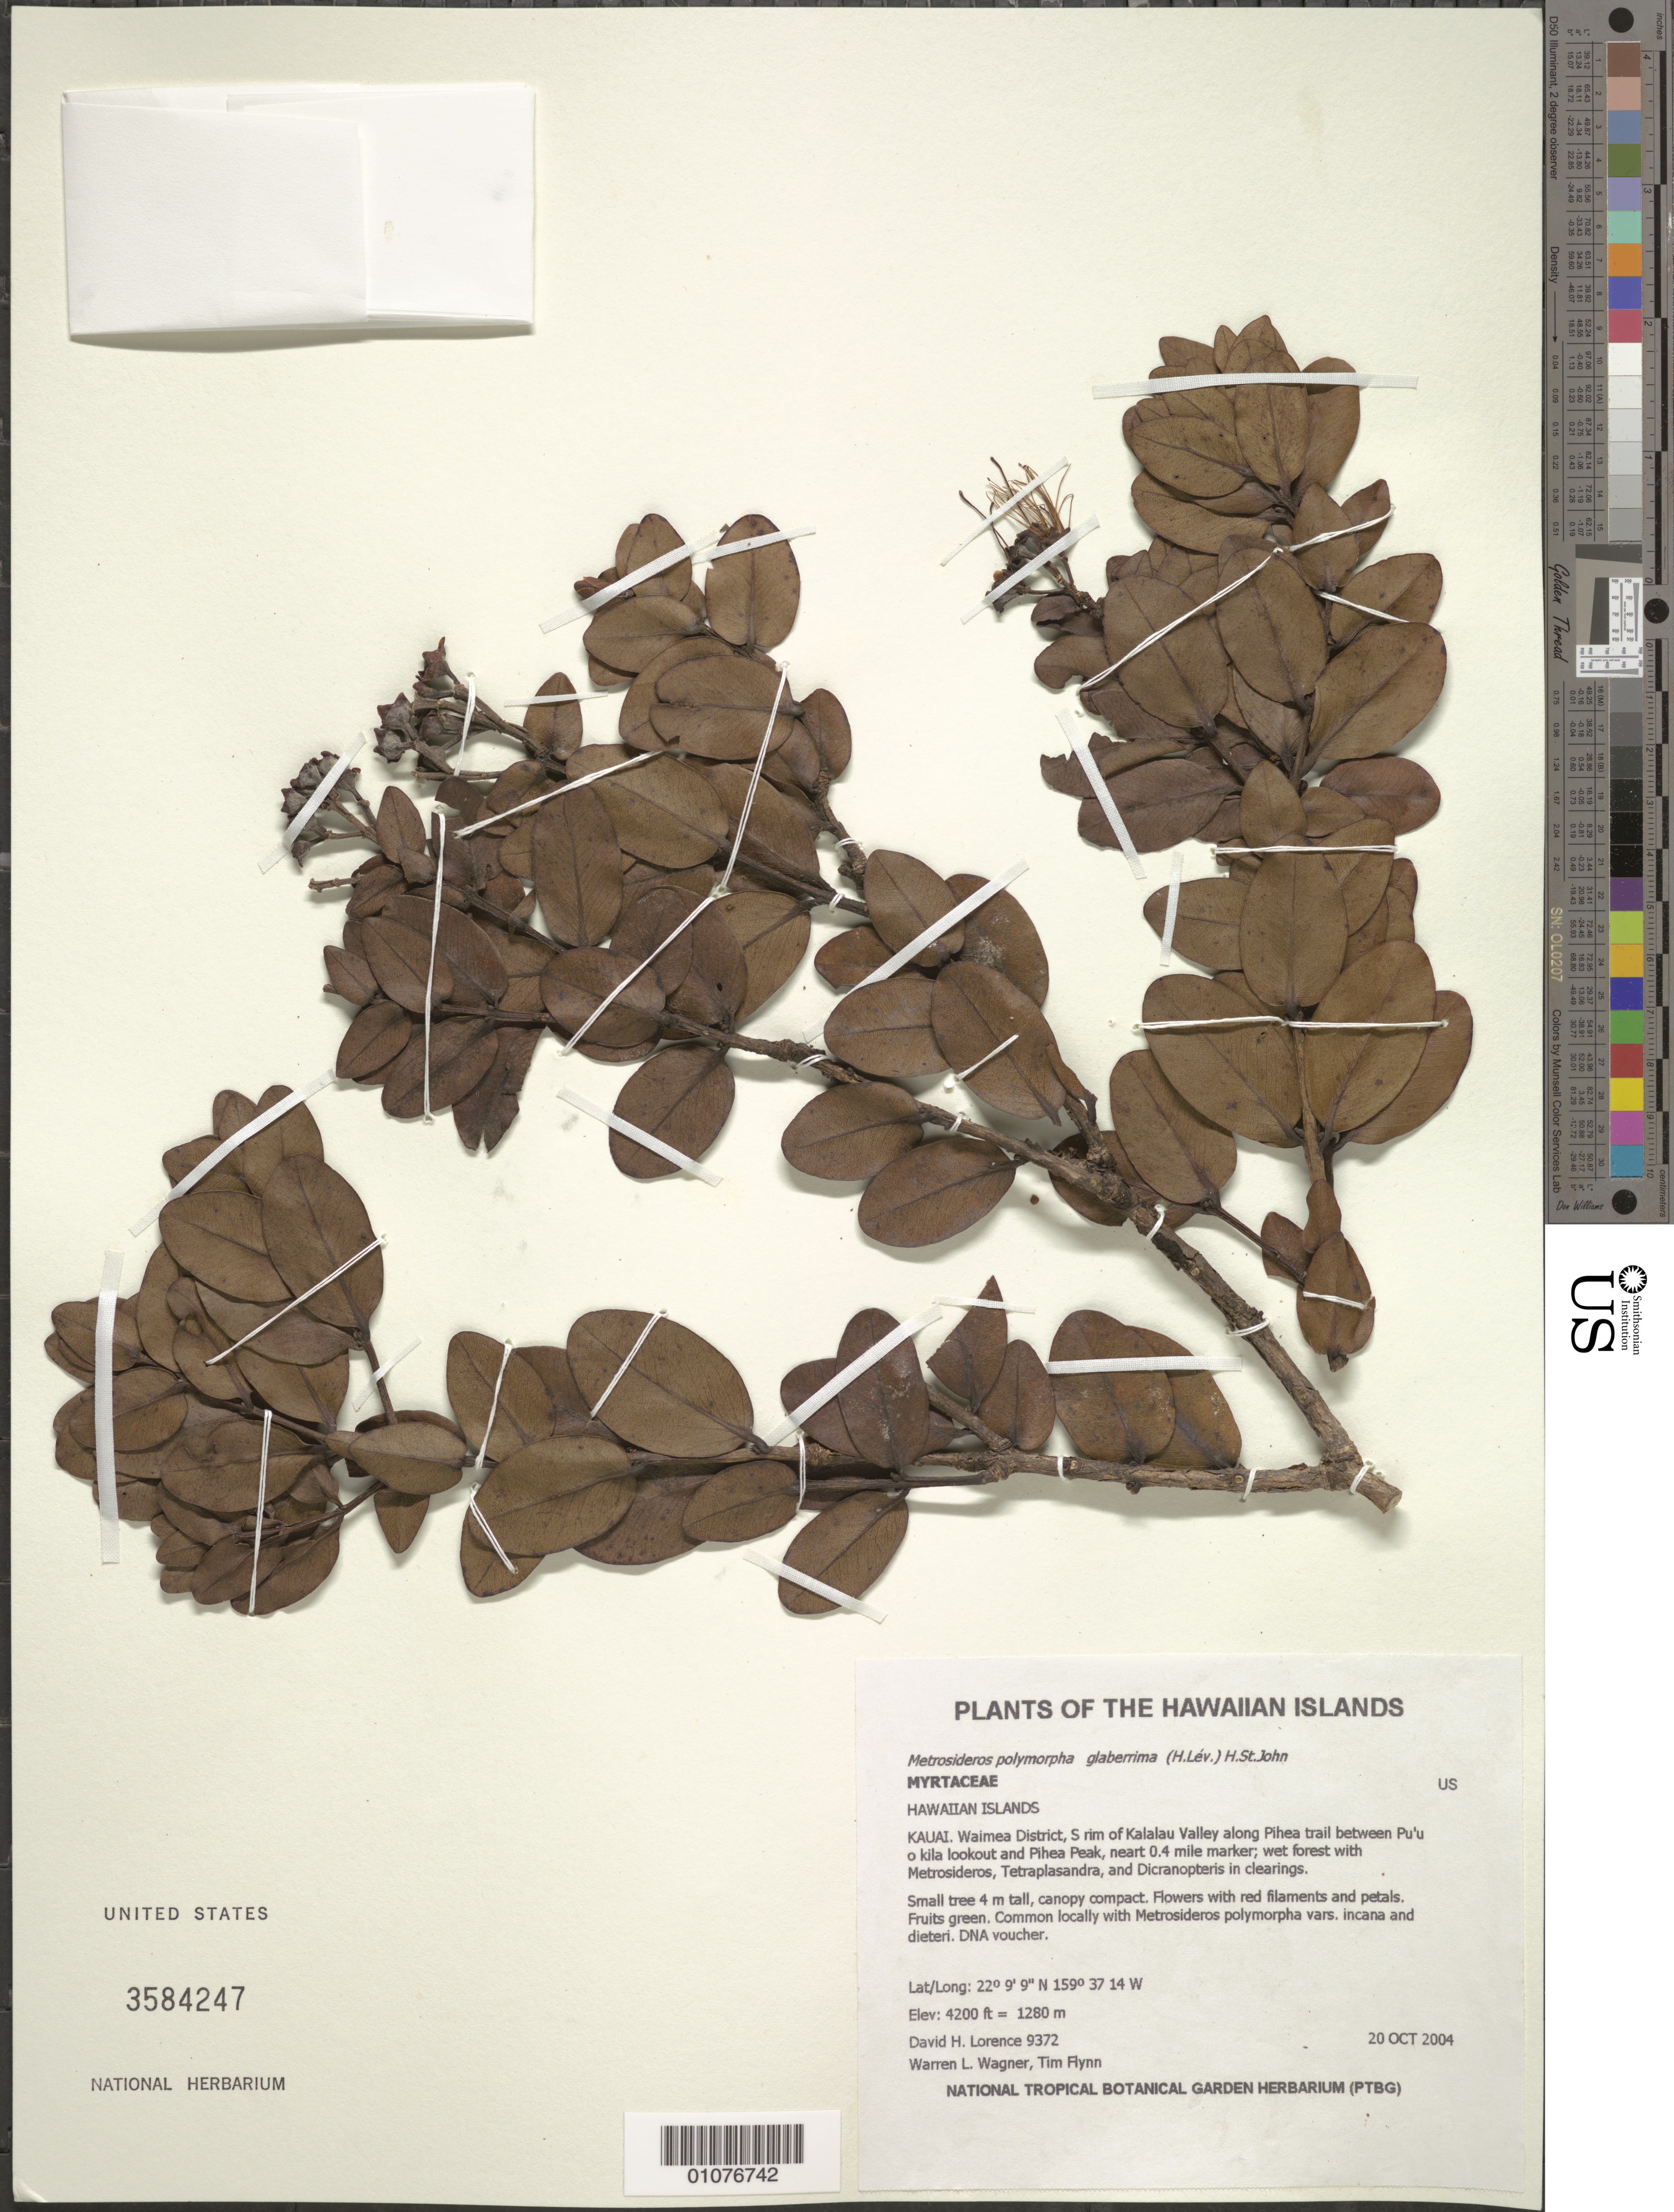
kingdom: Plantae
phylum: Tracheophyta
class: Magnoliopsida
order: Myrtales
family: Myrtaceae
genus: Metrosideros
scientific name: Metrosideros polymorpha var. glaberrima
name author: (H. Lév.) H. St. John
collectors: D. Lorence, W. L. Wagner & T. W. Flynn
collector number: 9372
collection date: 2004-10-20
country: United States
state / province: Hawaii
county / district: Kauai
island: Kaua'i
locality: Waimea District, S rim of Kalalau Valley along Pihea trail between Pu'uo kila lookout and Pihea Peak, near 0.4 mile marker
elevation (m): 1280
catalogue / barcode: US 3584247